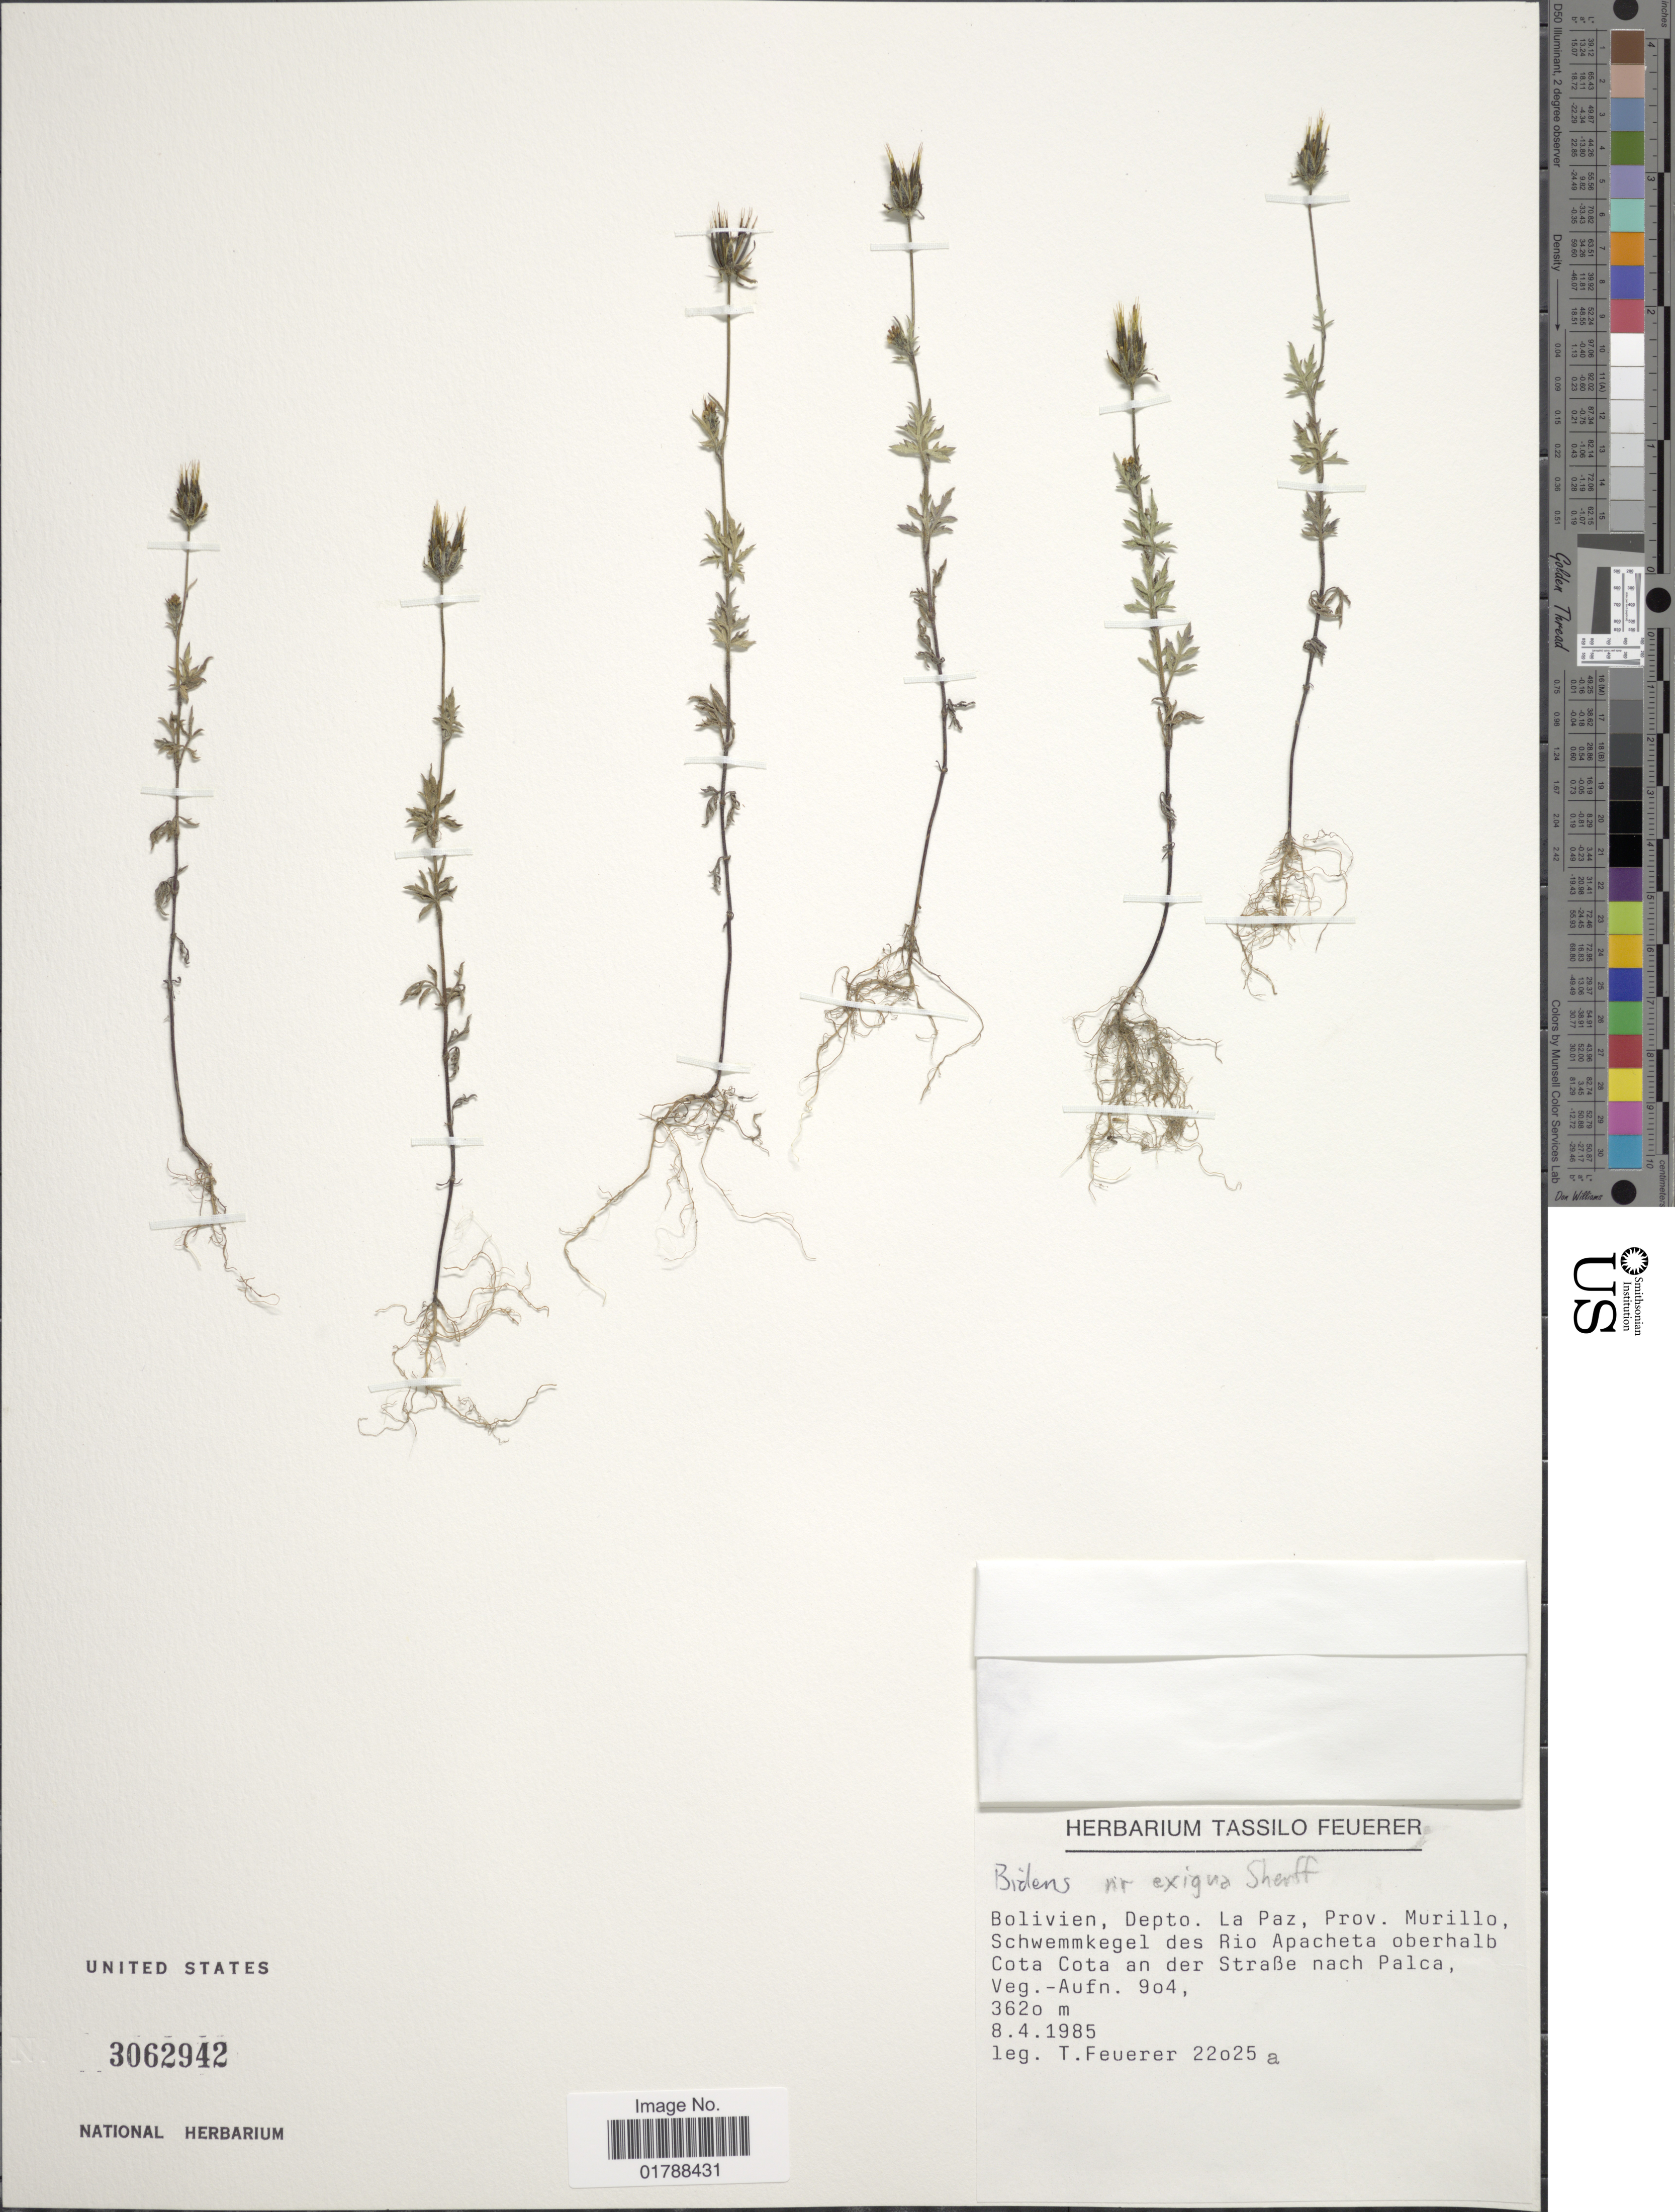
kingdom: Plantae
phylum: Tracheophyta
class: Magnoliopsida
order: Asterales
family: Asteraceae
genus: Bidens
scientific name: Bidens exigua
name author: Sherff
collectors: T. Feuerer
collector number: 22025a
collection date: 1985-04-08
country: Bolivia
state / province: La Paz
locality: Prov. Murillo, Schwemmkegel des Rio Apacheta oberhalb Cota Cota an der StraBe nach Palca, Veg. Aufn. 904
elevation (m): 3620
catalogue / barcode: US 3062942